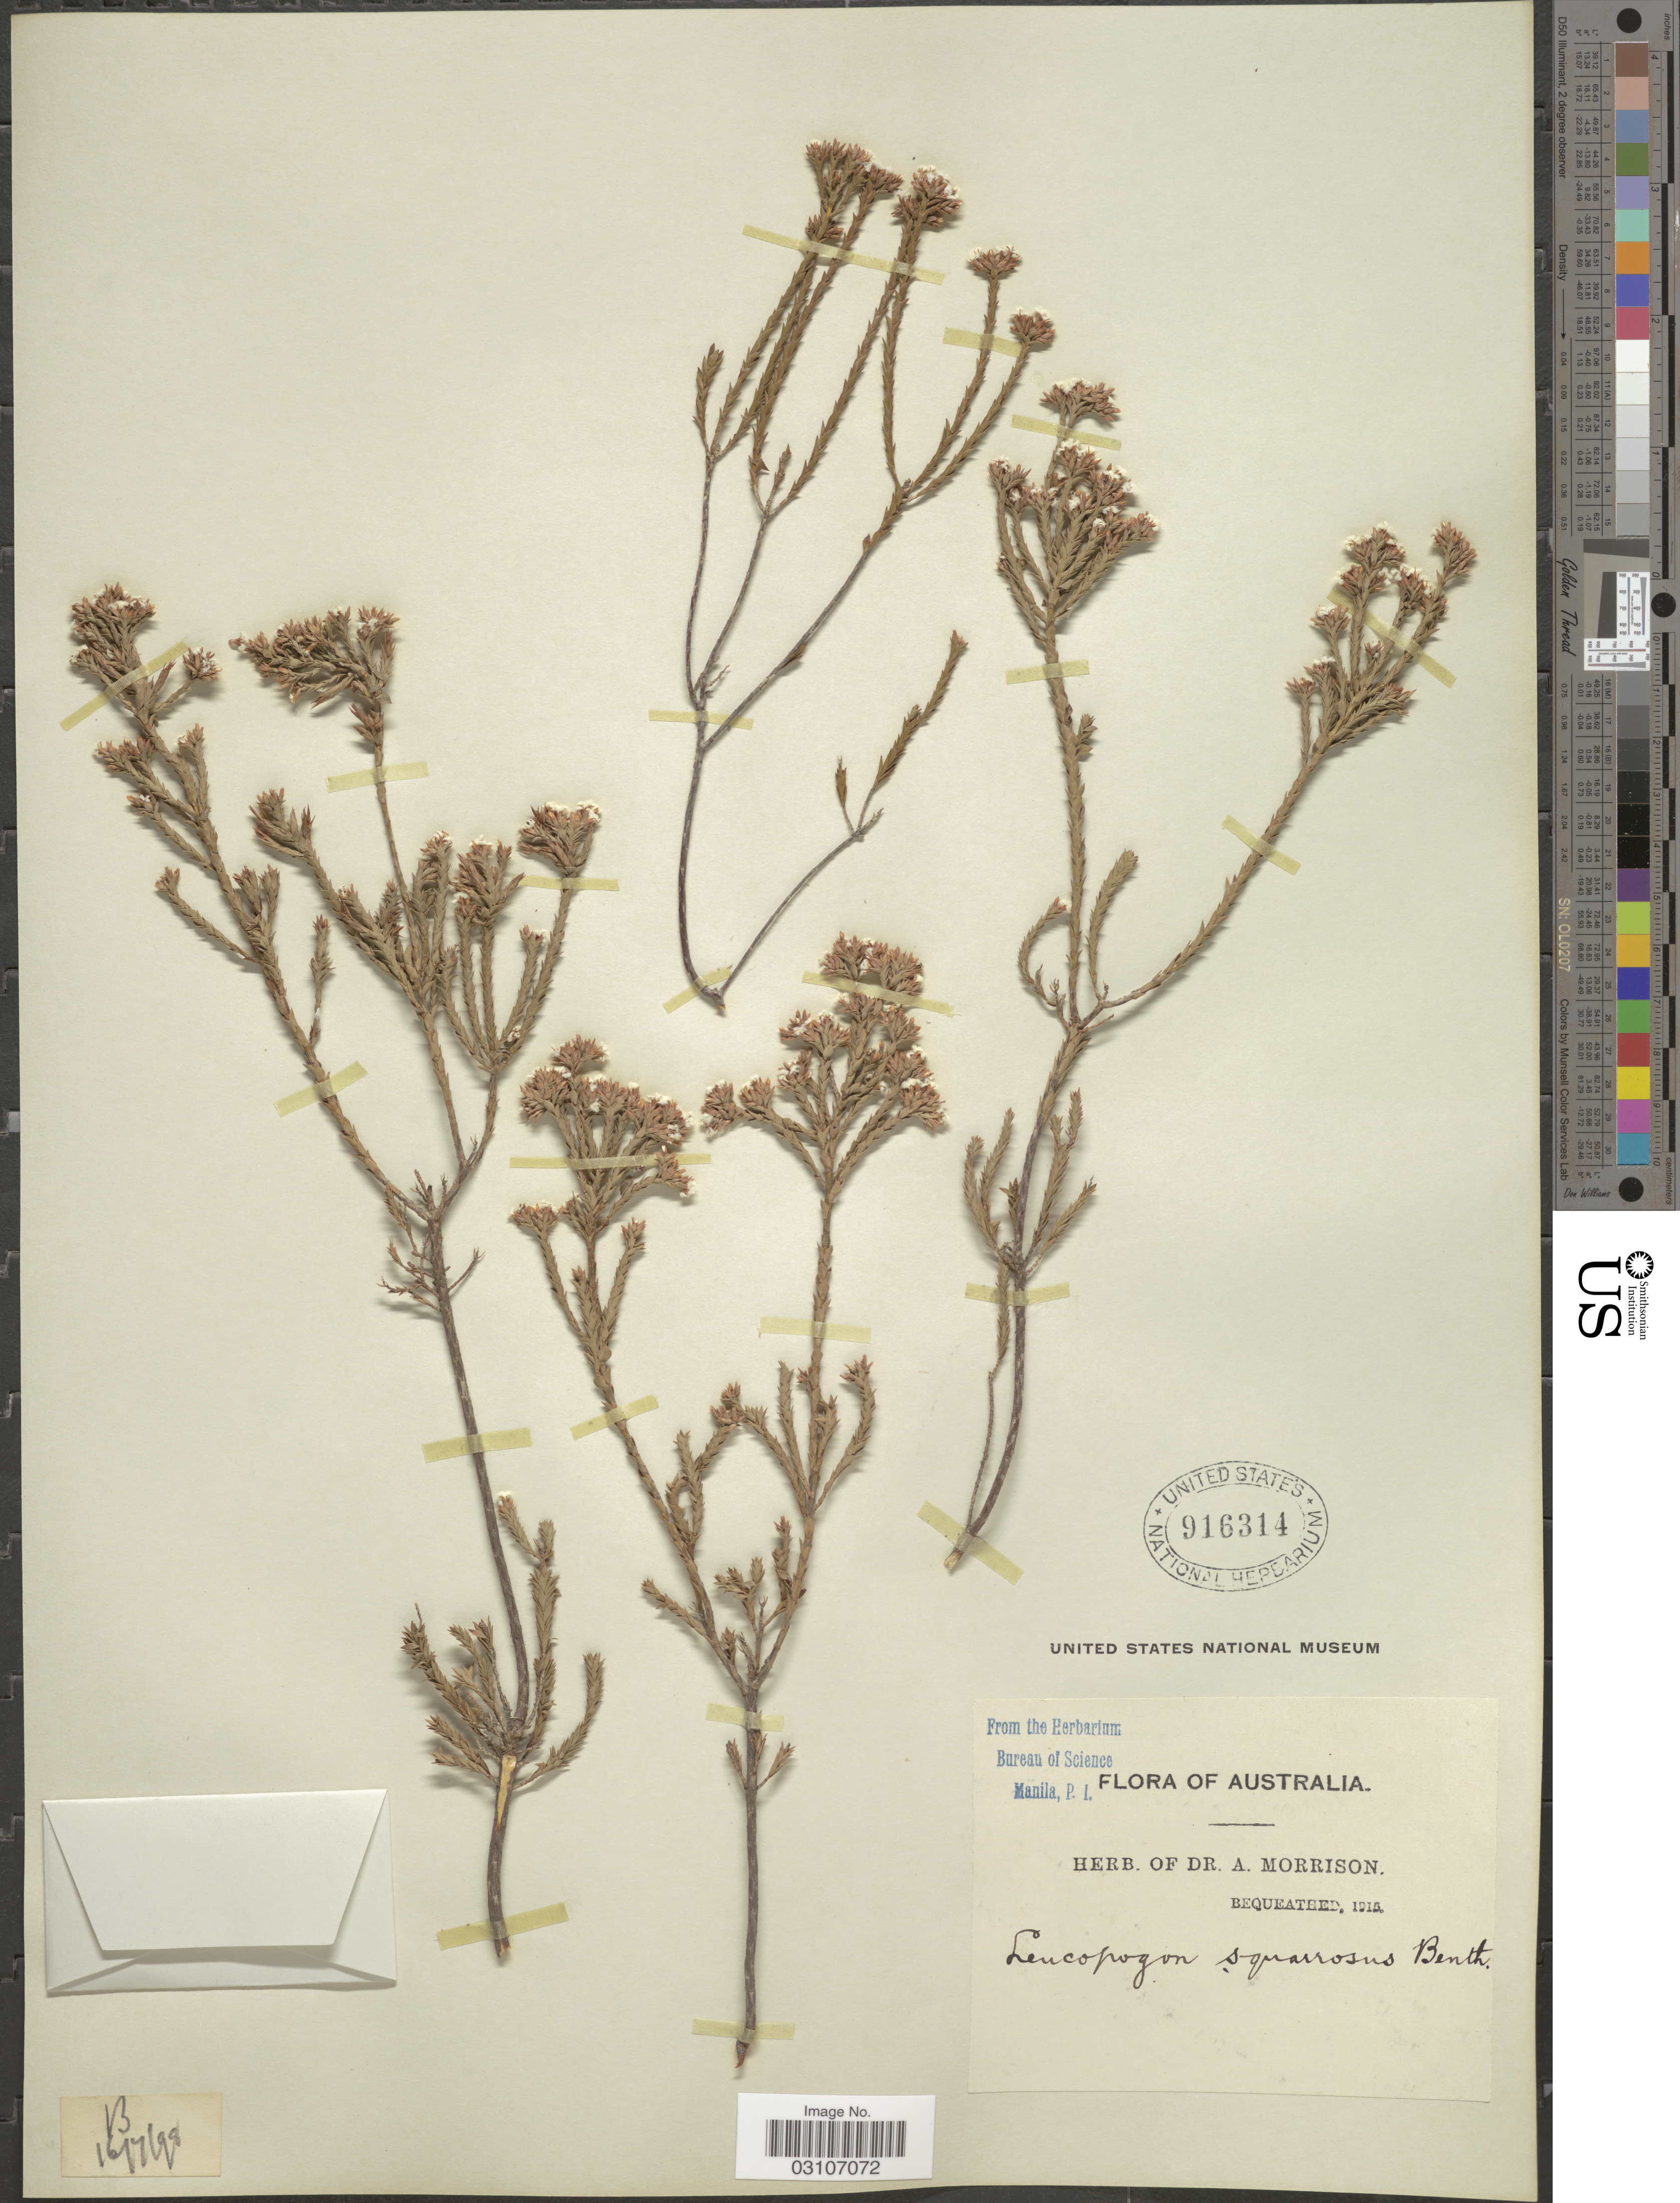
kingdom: Plantae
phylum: Tracheophyta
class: Magnoliopsida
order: Ericales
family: Ericaceae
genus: Leucopogon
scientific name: Leucopogon squarrosus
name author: Benth.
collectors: ex herb. Dr. A. Morrison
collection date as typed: Transcribed d/m/y: 16/7/98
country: Australia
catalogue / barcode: US 916314